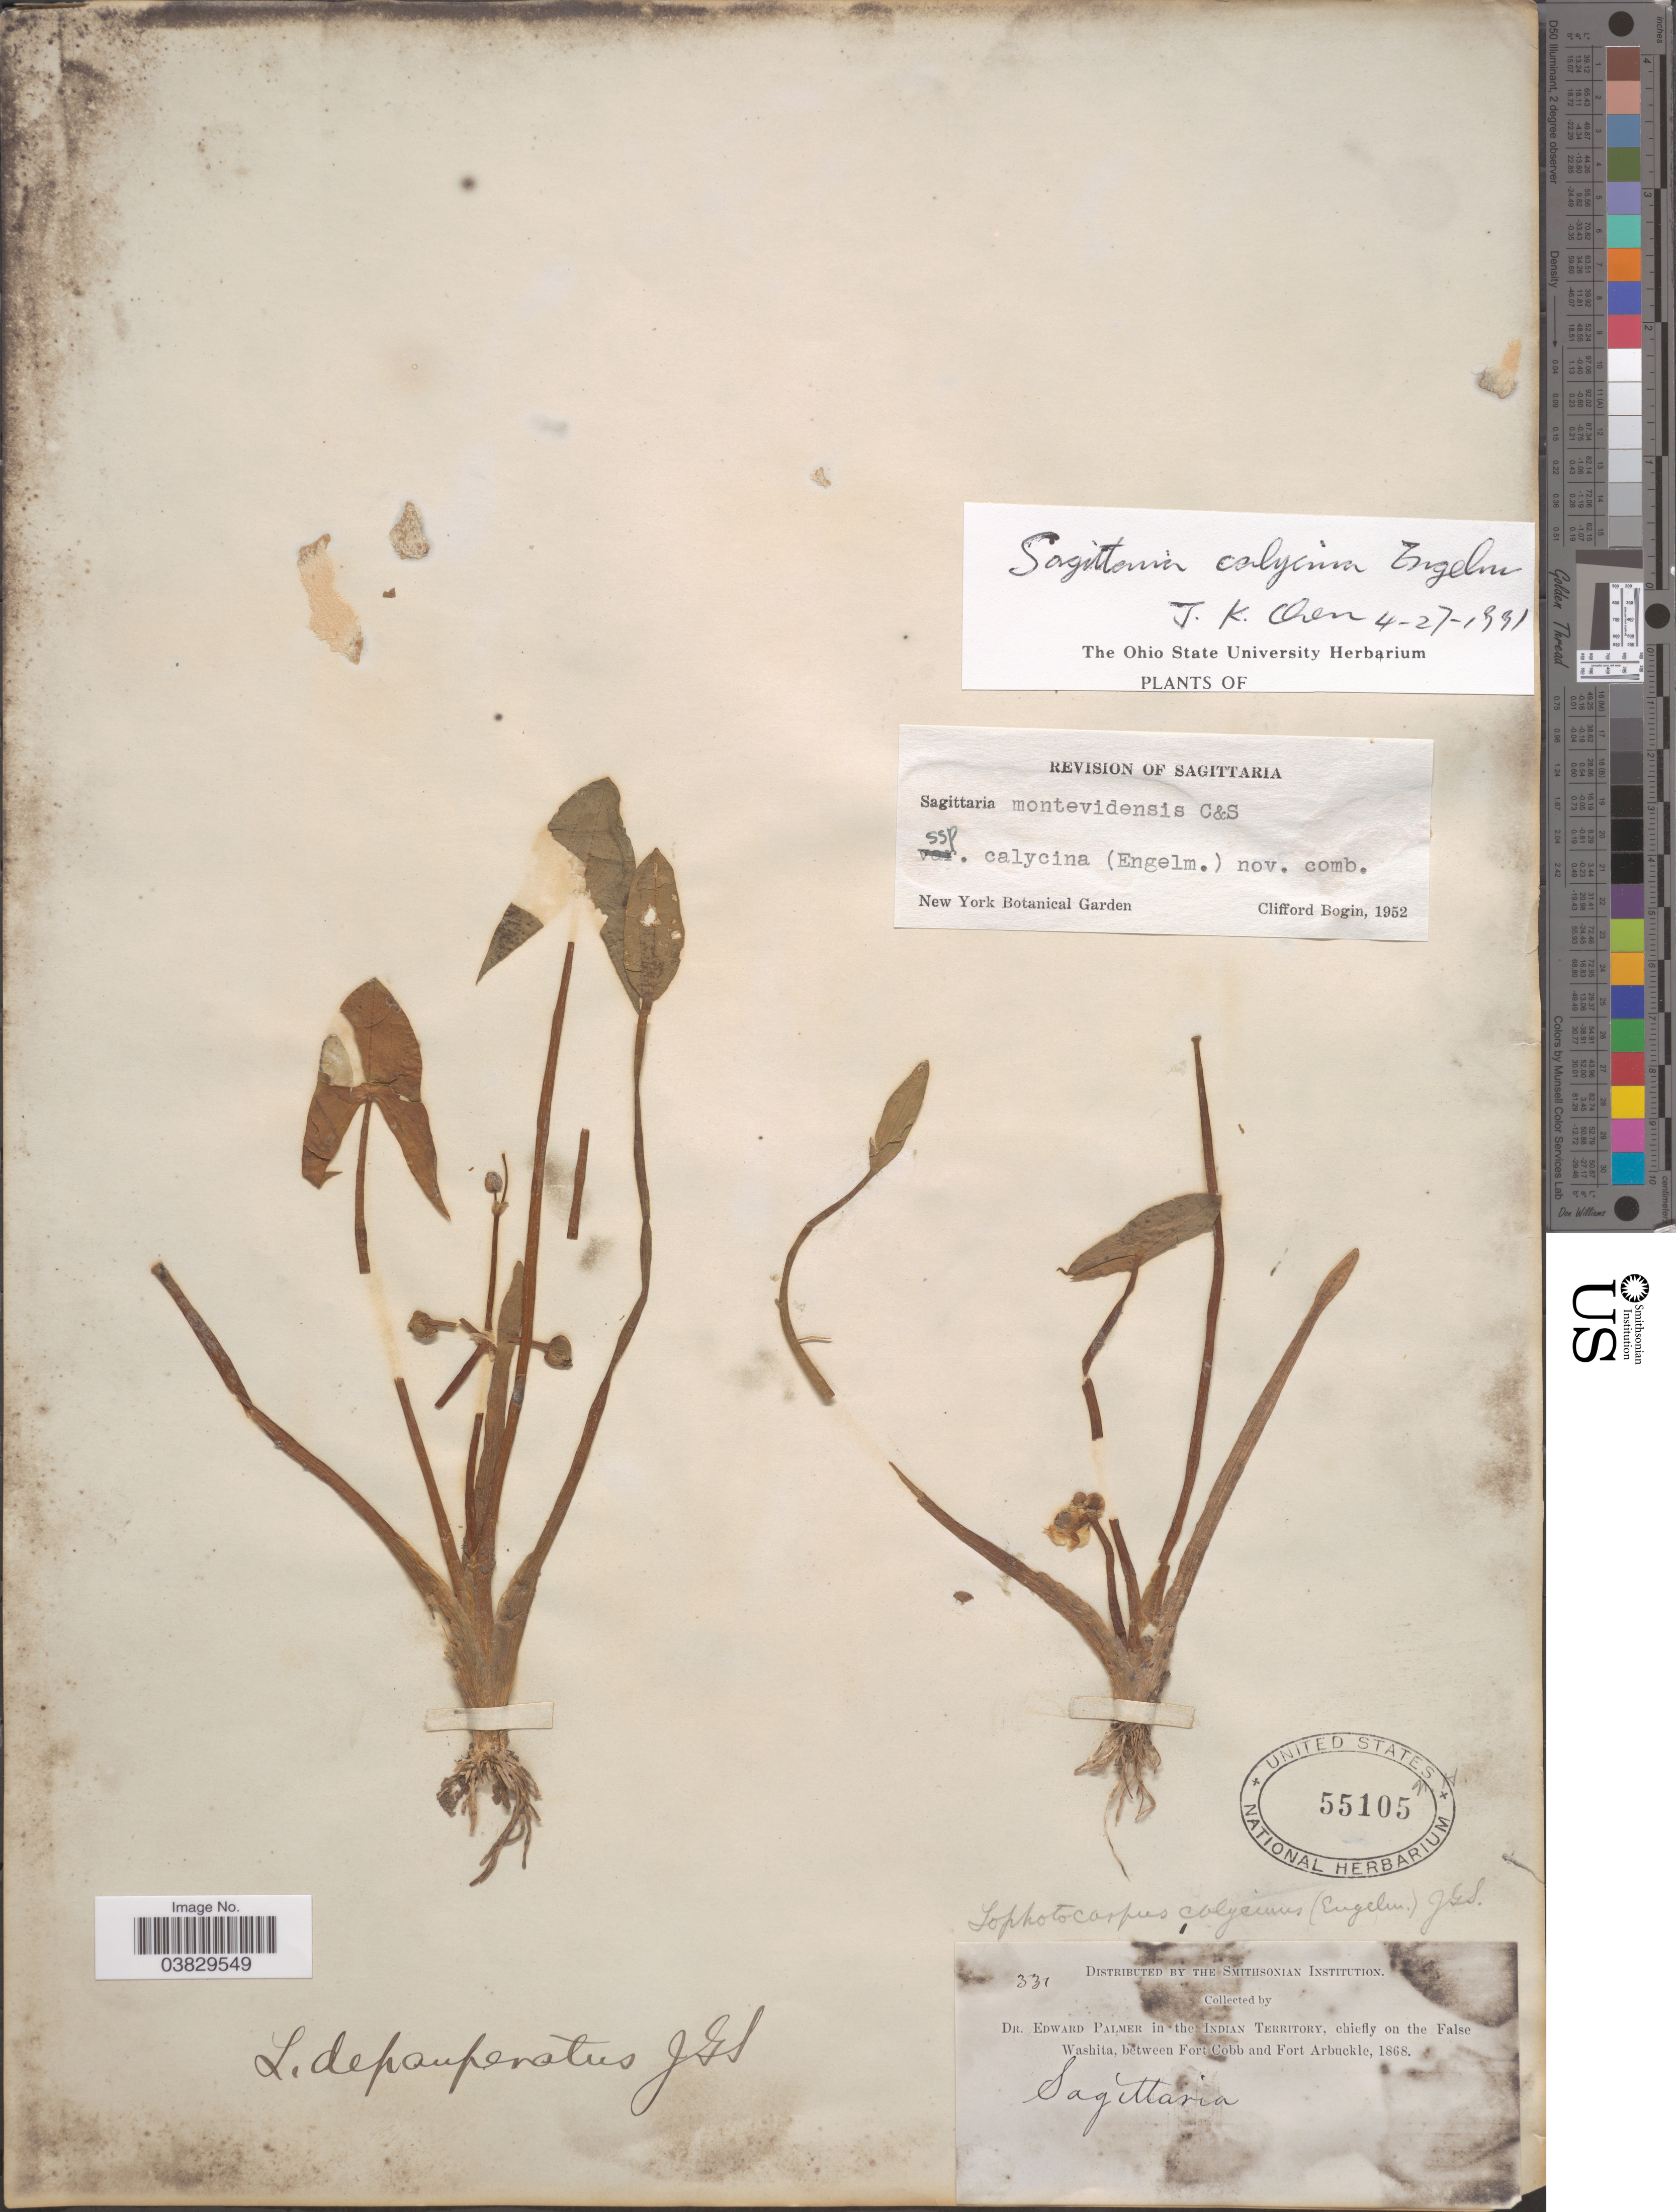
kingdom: Plantae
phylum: Tracheophyta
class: Liliopsida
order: Alismatales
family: Alismataceae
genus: Sagittaria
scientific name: Sagittaria calycina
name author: Engelm.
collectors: E. Palmer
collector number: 331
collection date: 1868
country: United States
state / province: Oklahoma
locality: The Indian Territory, chiefly on the False Washita, between Fort Cobb and Fort Arbuckle.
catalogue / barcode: US 55105